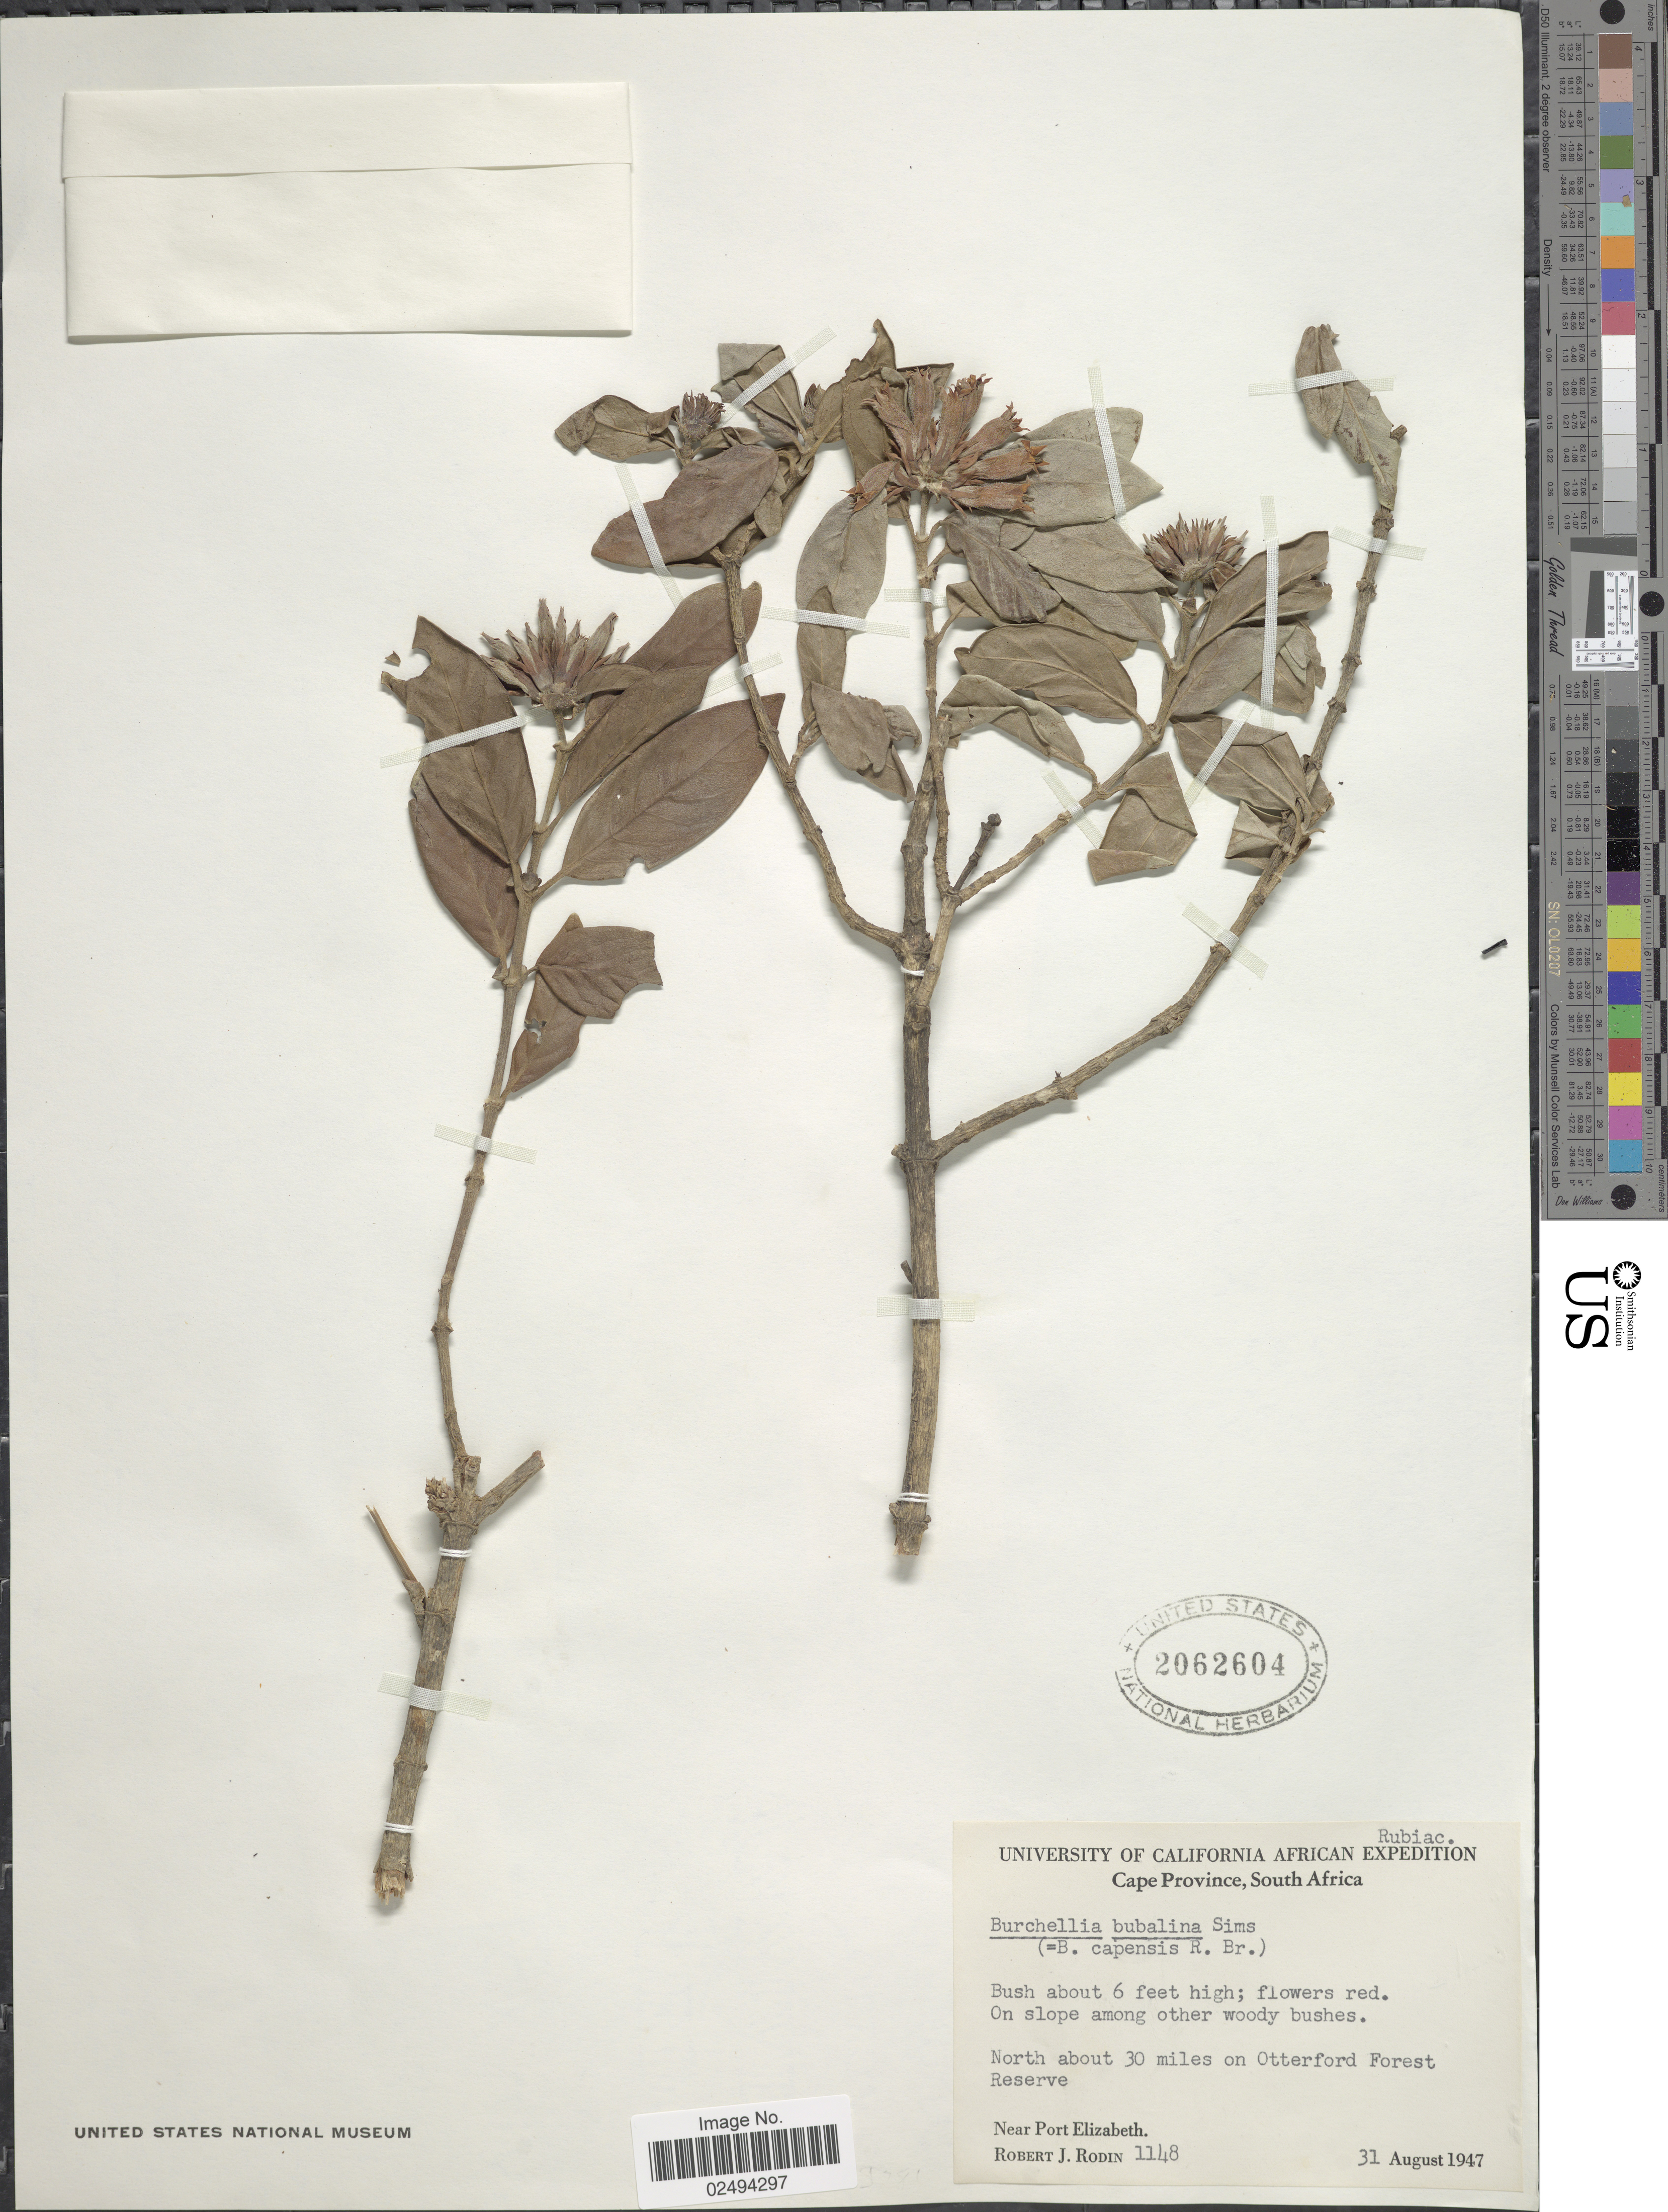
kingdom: Plantae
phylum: Tracheophyta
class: Magnoliopsida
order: Gentianales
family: Rubiaceae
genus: Burchellia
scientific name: Burchellia bubalina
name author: (L. f.) Sims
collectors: R. J. Rodin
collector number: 1148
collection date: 1947-08-31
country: South Africa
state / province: Eastern Cape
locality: North about 30 miles on Otterford Forest Reserve, Near Port Elizabeth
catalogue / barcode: US 2062604